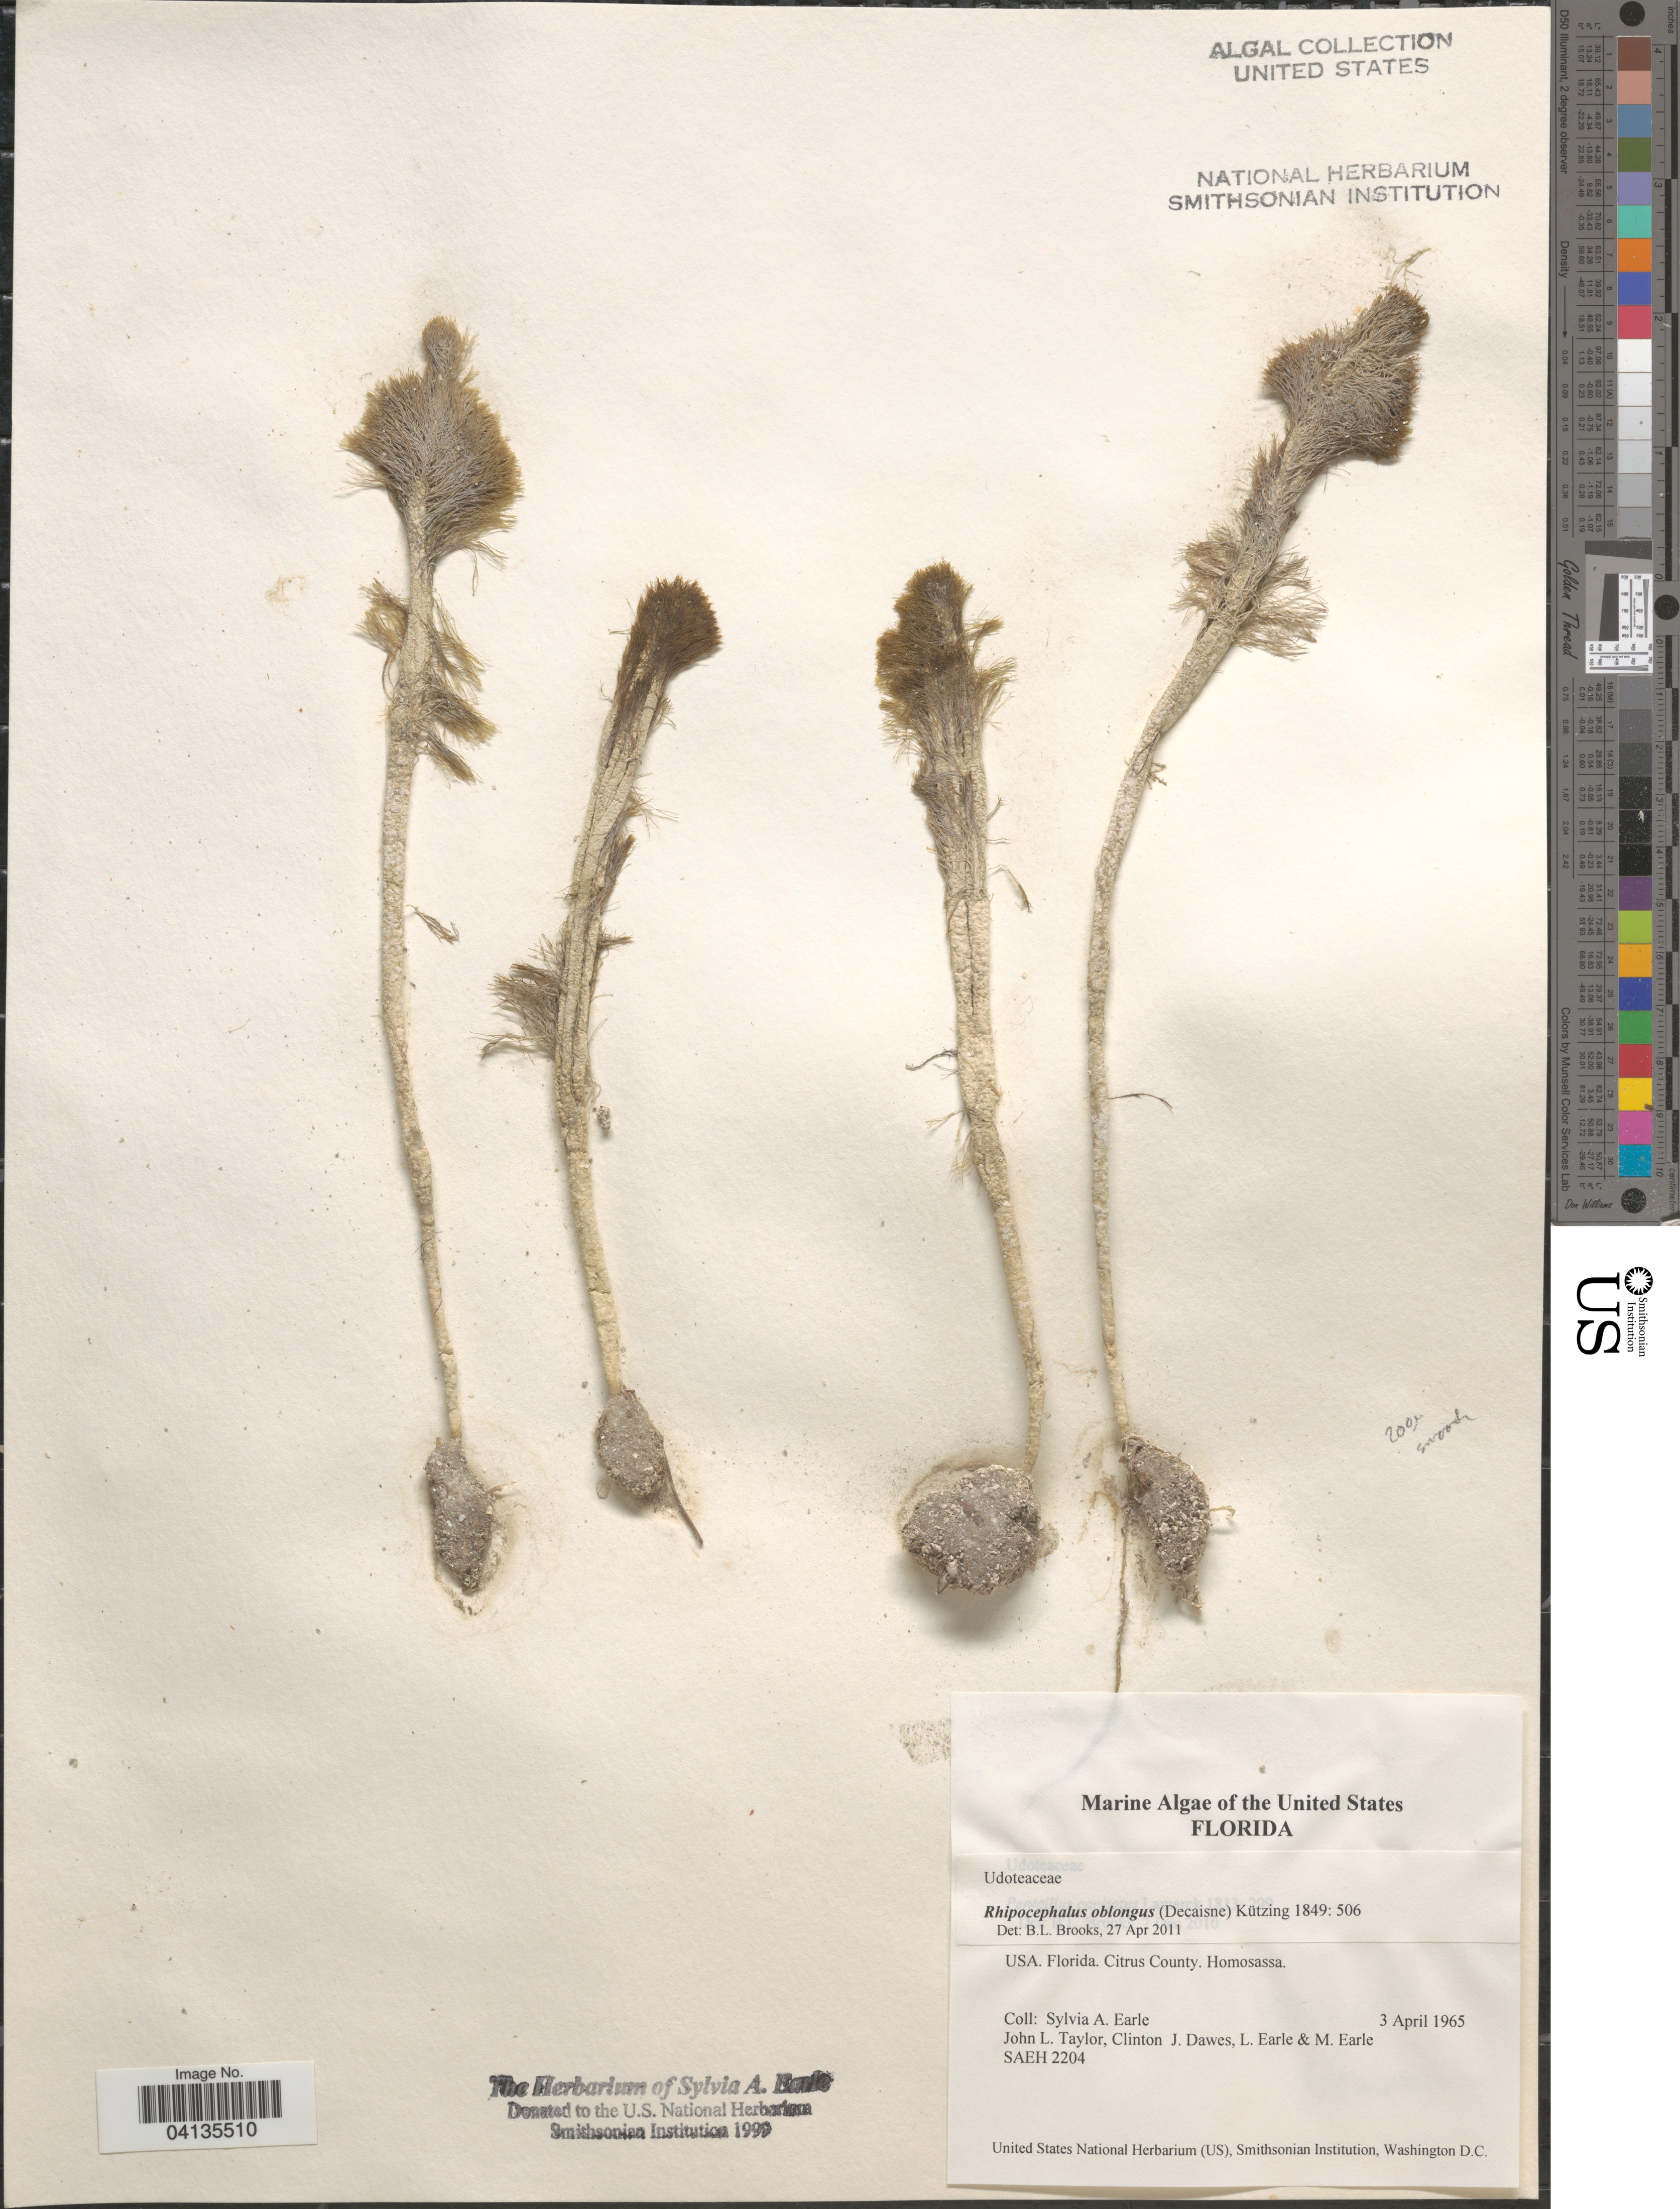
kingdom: Plantae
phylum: Chlorophyta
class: Ulvophyceae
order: Bryopsidales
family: Udoteaceae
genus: Rhipocephalus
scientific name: Rhipocephalus oblongus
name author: (Decne.) Kütz.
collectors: S. A. Earle, J. L. Taylor, J. Dawes, L. Earle & M. Earle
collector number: SAEH2204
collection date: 1965-04-03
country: United States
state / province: Florida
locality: Citrus County. Homosassa.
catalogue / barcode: US 329145